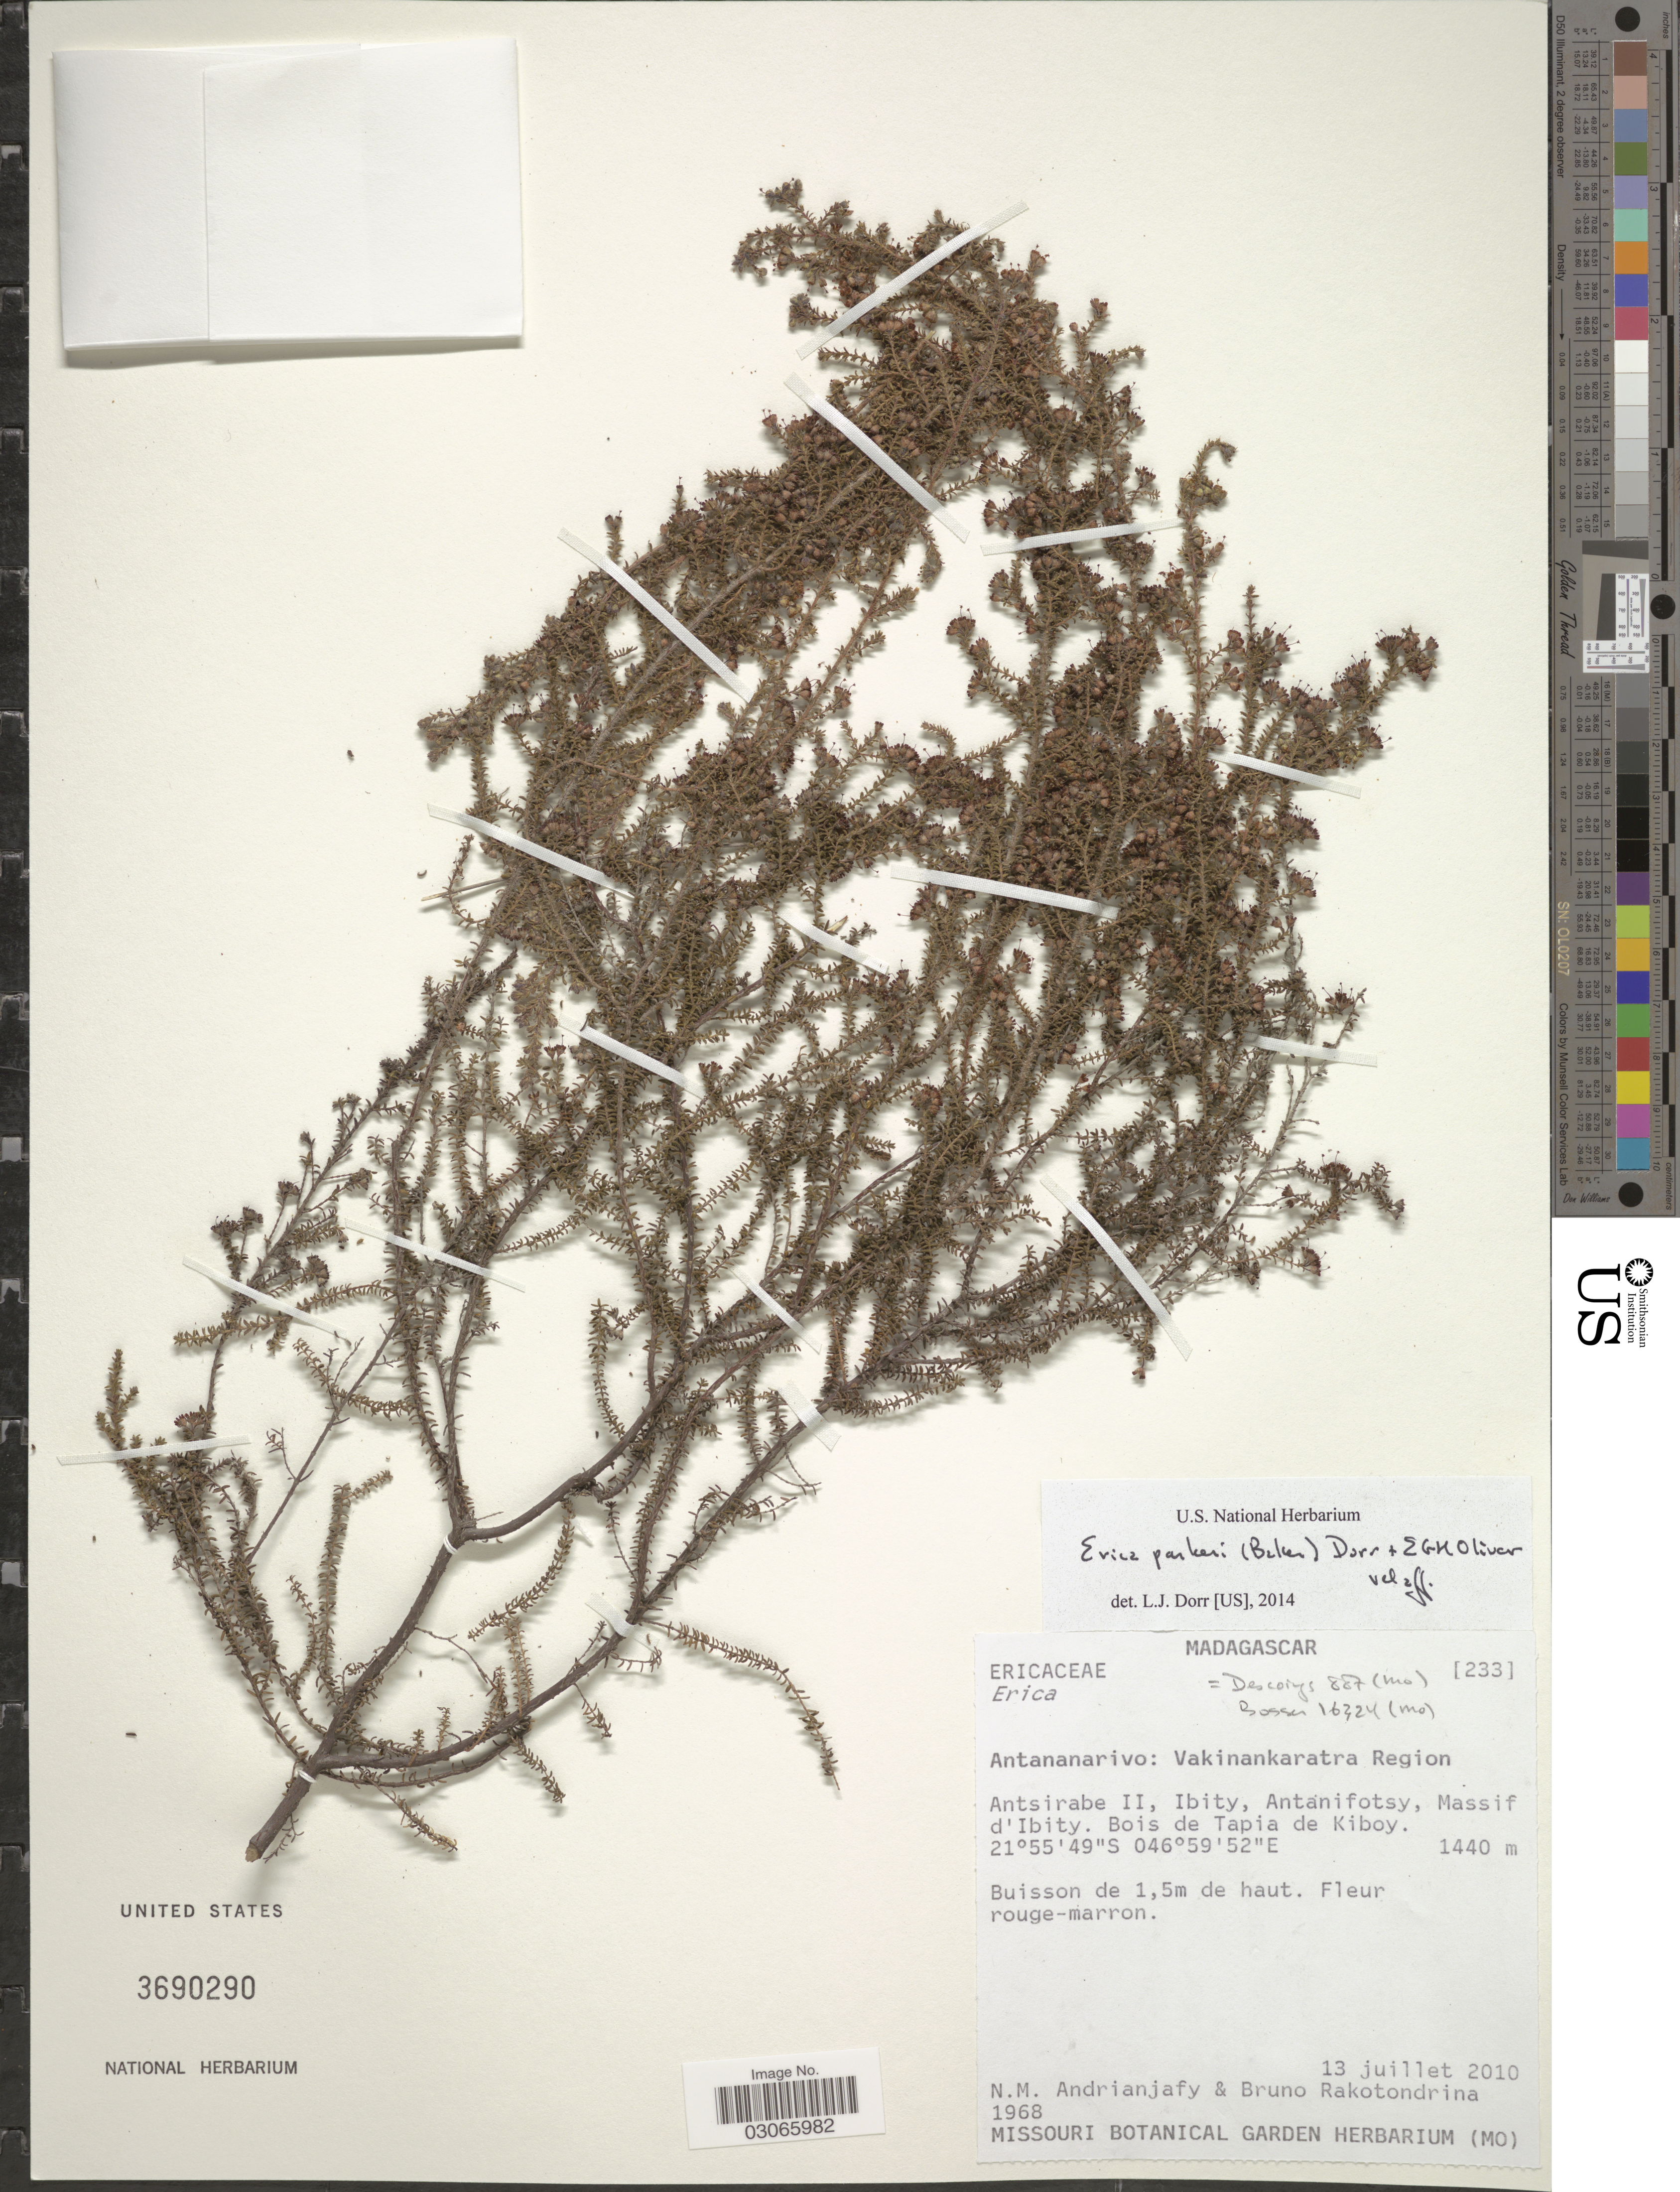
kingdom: Plantae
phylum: Tracheophyta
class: Magnoliopsida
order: Ericales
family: Ericaceae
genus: Erica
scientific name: Erica parkeri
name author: (Baker) Dorr & E.G.H. Oliv.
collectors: N. M. Andrianjafy & B. Rakotondrina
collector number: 1968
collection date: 2010-07-13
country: Madagascar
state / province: Vakinankaratra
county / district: Antsirabe II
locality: Vakinankaratra Region. Antsirabe II, Ibity, Antanifotsy, Massif d'Ibity. Bois de Tapia de Kiboy.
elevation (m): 1440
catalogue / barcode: US 3690290